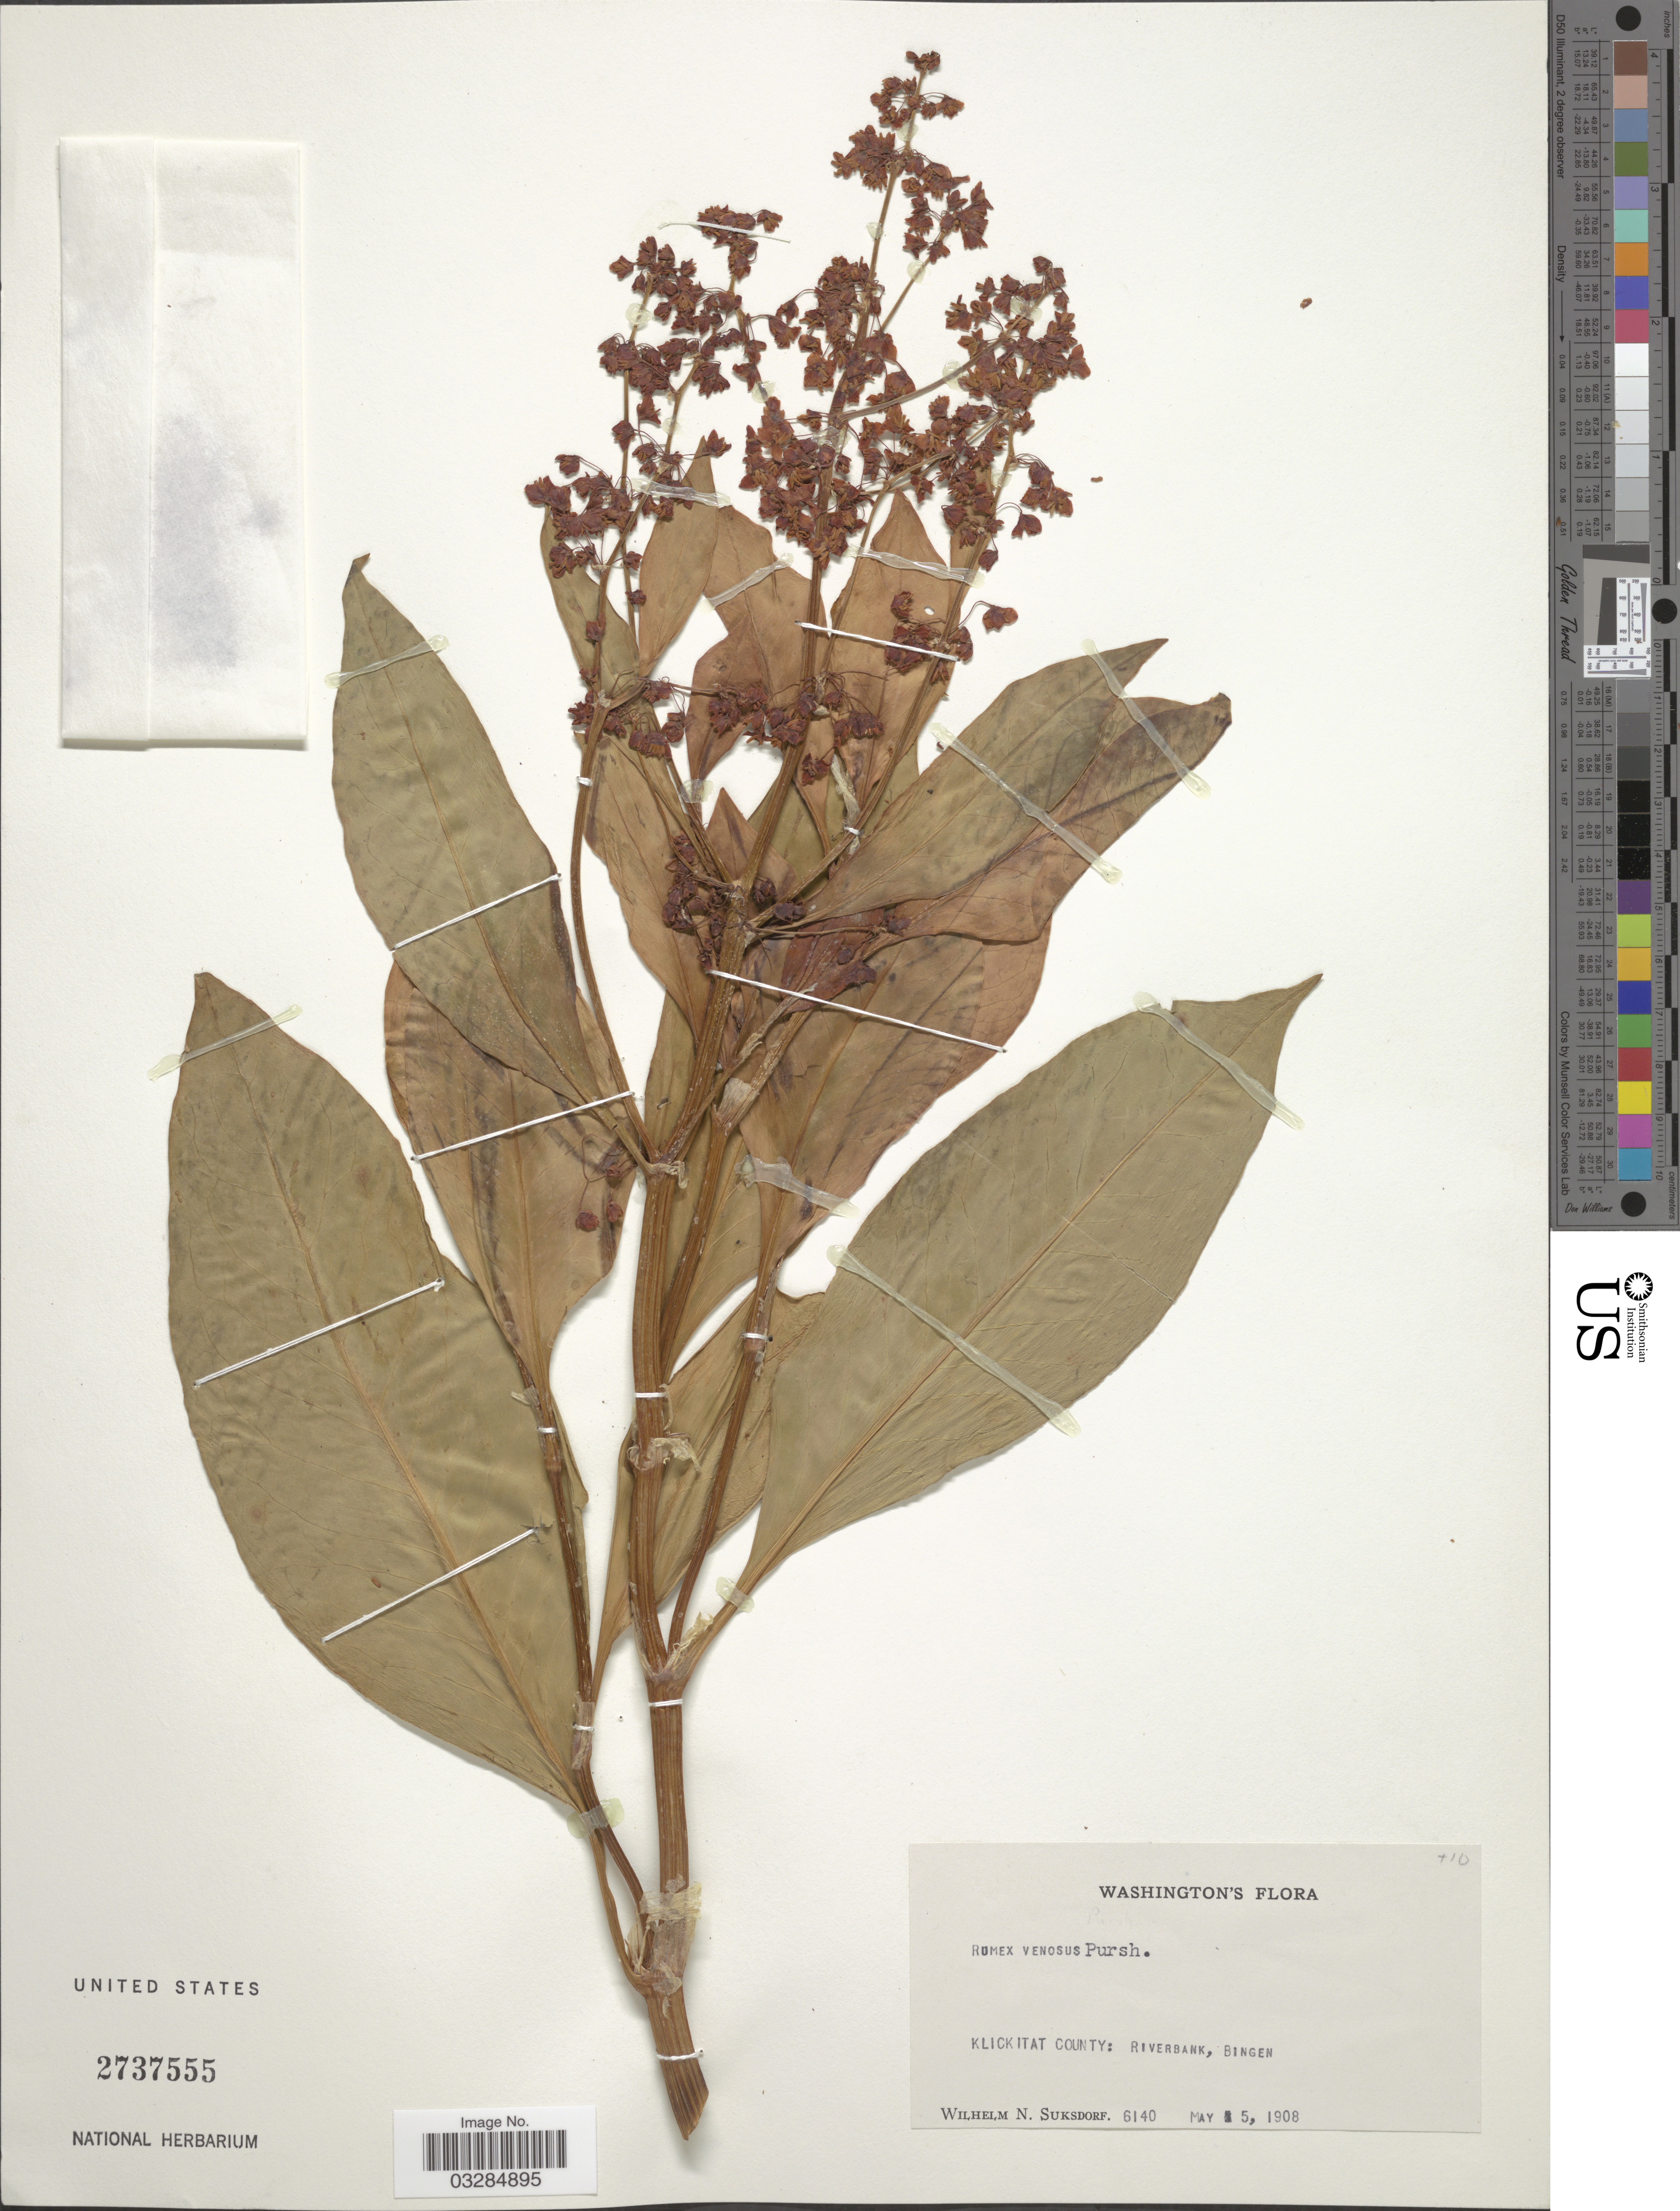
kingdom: Plantae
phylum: Tracheophyta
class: Magnoliopsida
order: Caryophyllales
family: Polygonaceae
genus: Rumex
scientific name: Rumex venosus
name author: Pursh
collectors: W. N. Suksdorf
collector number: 6140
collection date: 1908-05-05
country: United States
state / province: Washington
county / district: Klickitat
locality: Klickitat County.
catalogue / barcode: US 2737555